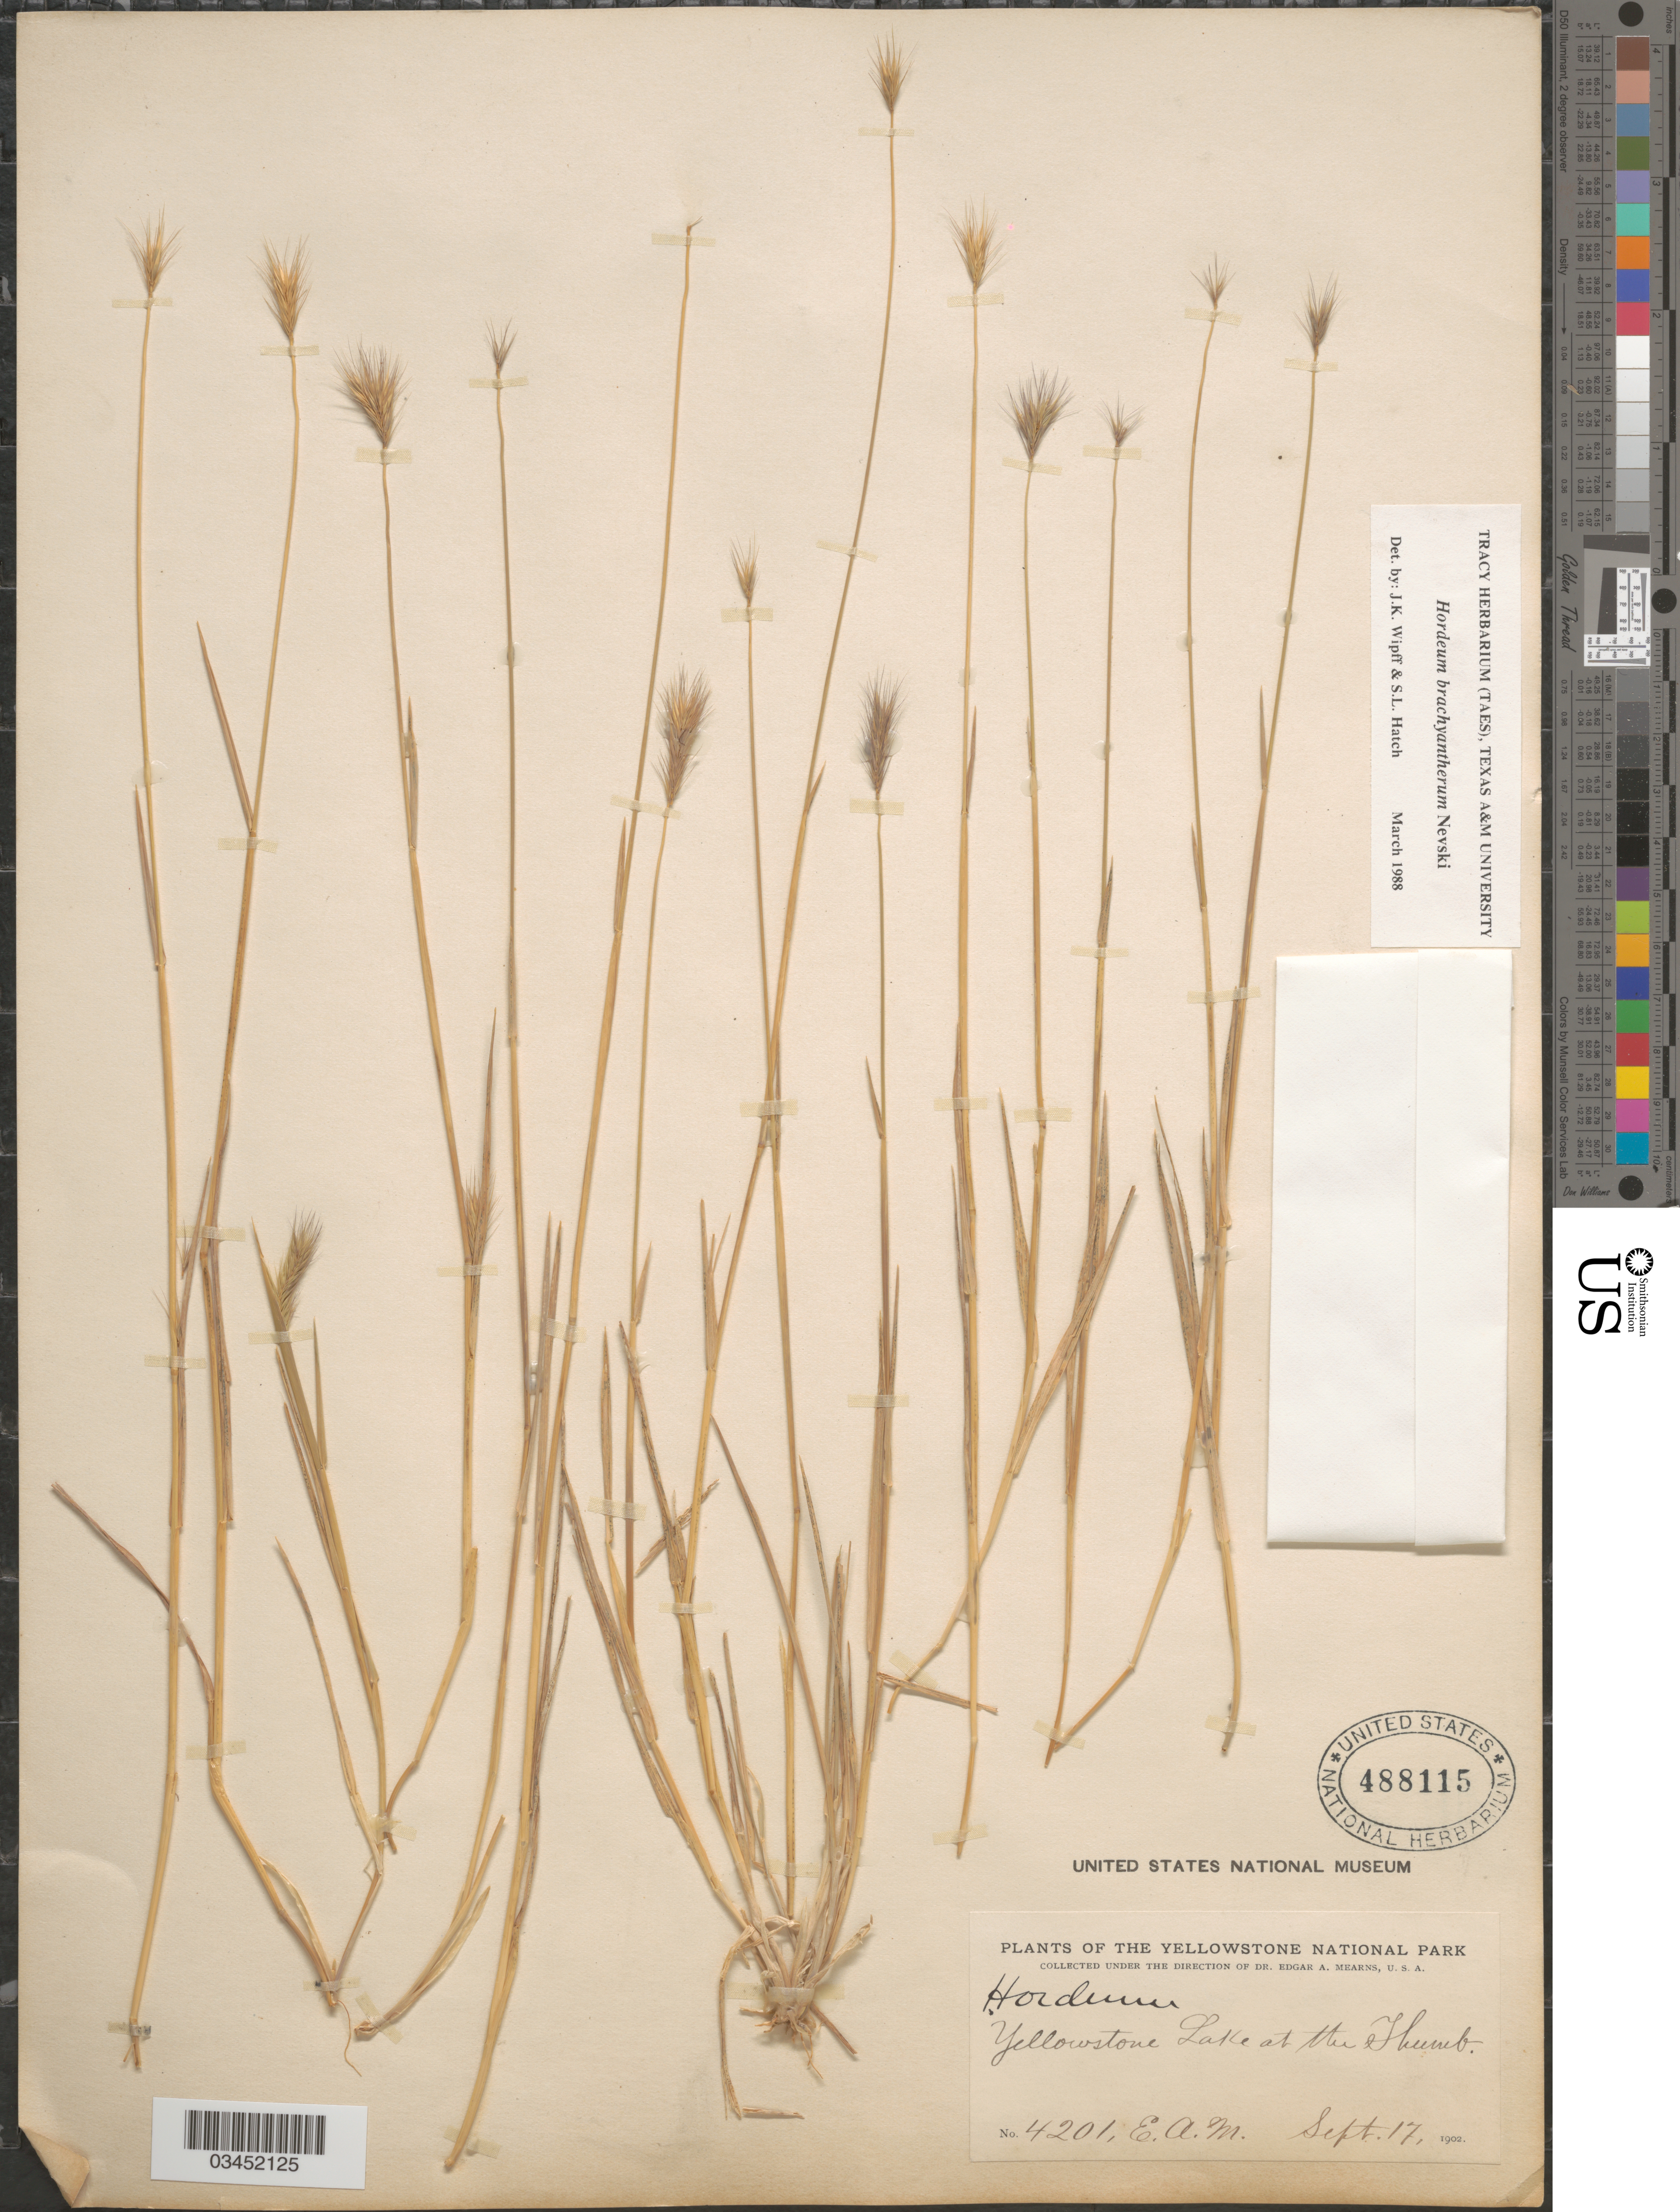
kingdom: Plantae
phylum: Tracheophyta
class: Liliopsida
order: Poales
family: Poaceae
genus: Hordeum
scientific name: Hordeum brachyantherum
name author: Nevski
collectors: E. A. Mearns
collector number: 4201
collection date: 1902-09-17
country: United States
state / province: Wyoming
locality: Yellowstone National Park. Yellowstone Lake at the Thumb.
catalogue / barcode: US 488115